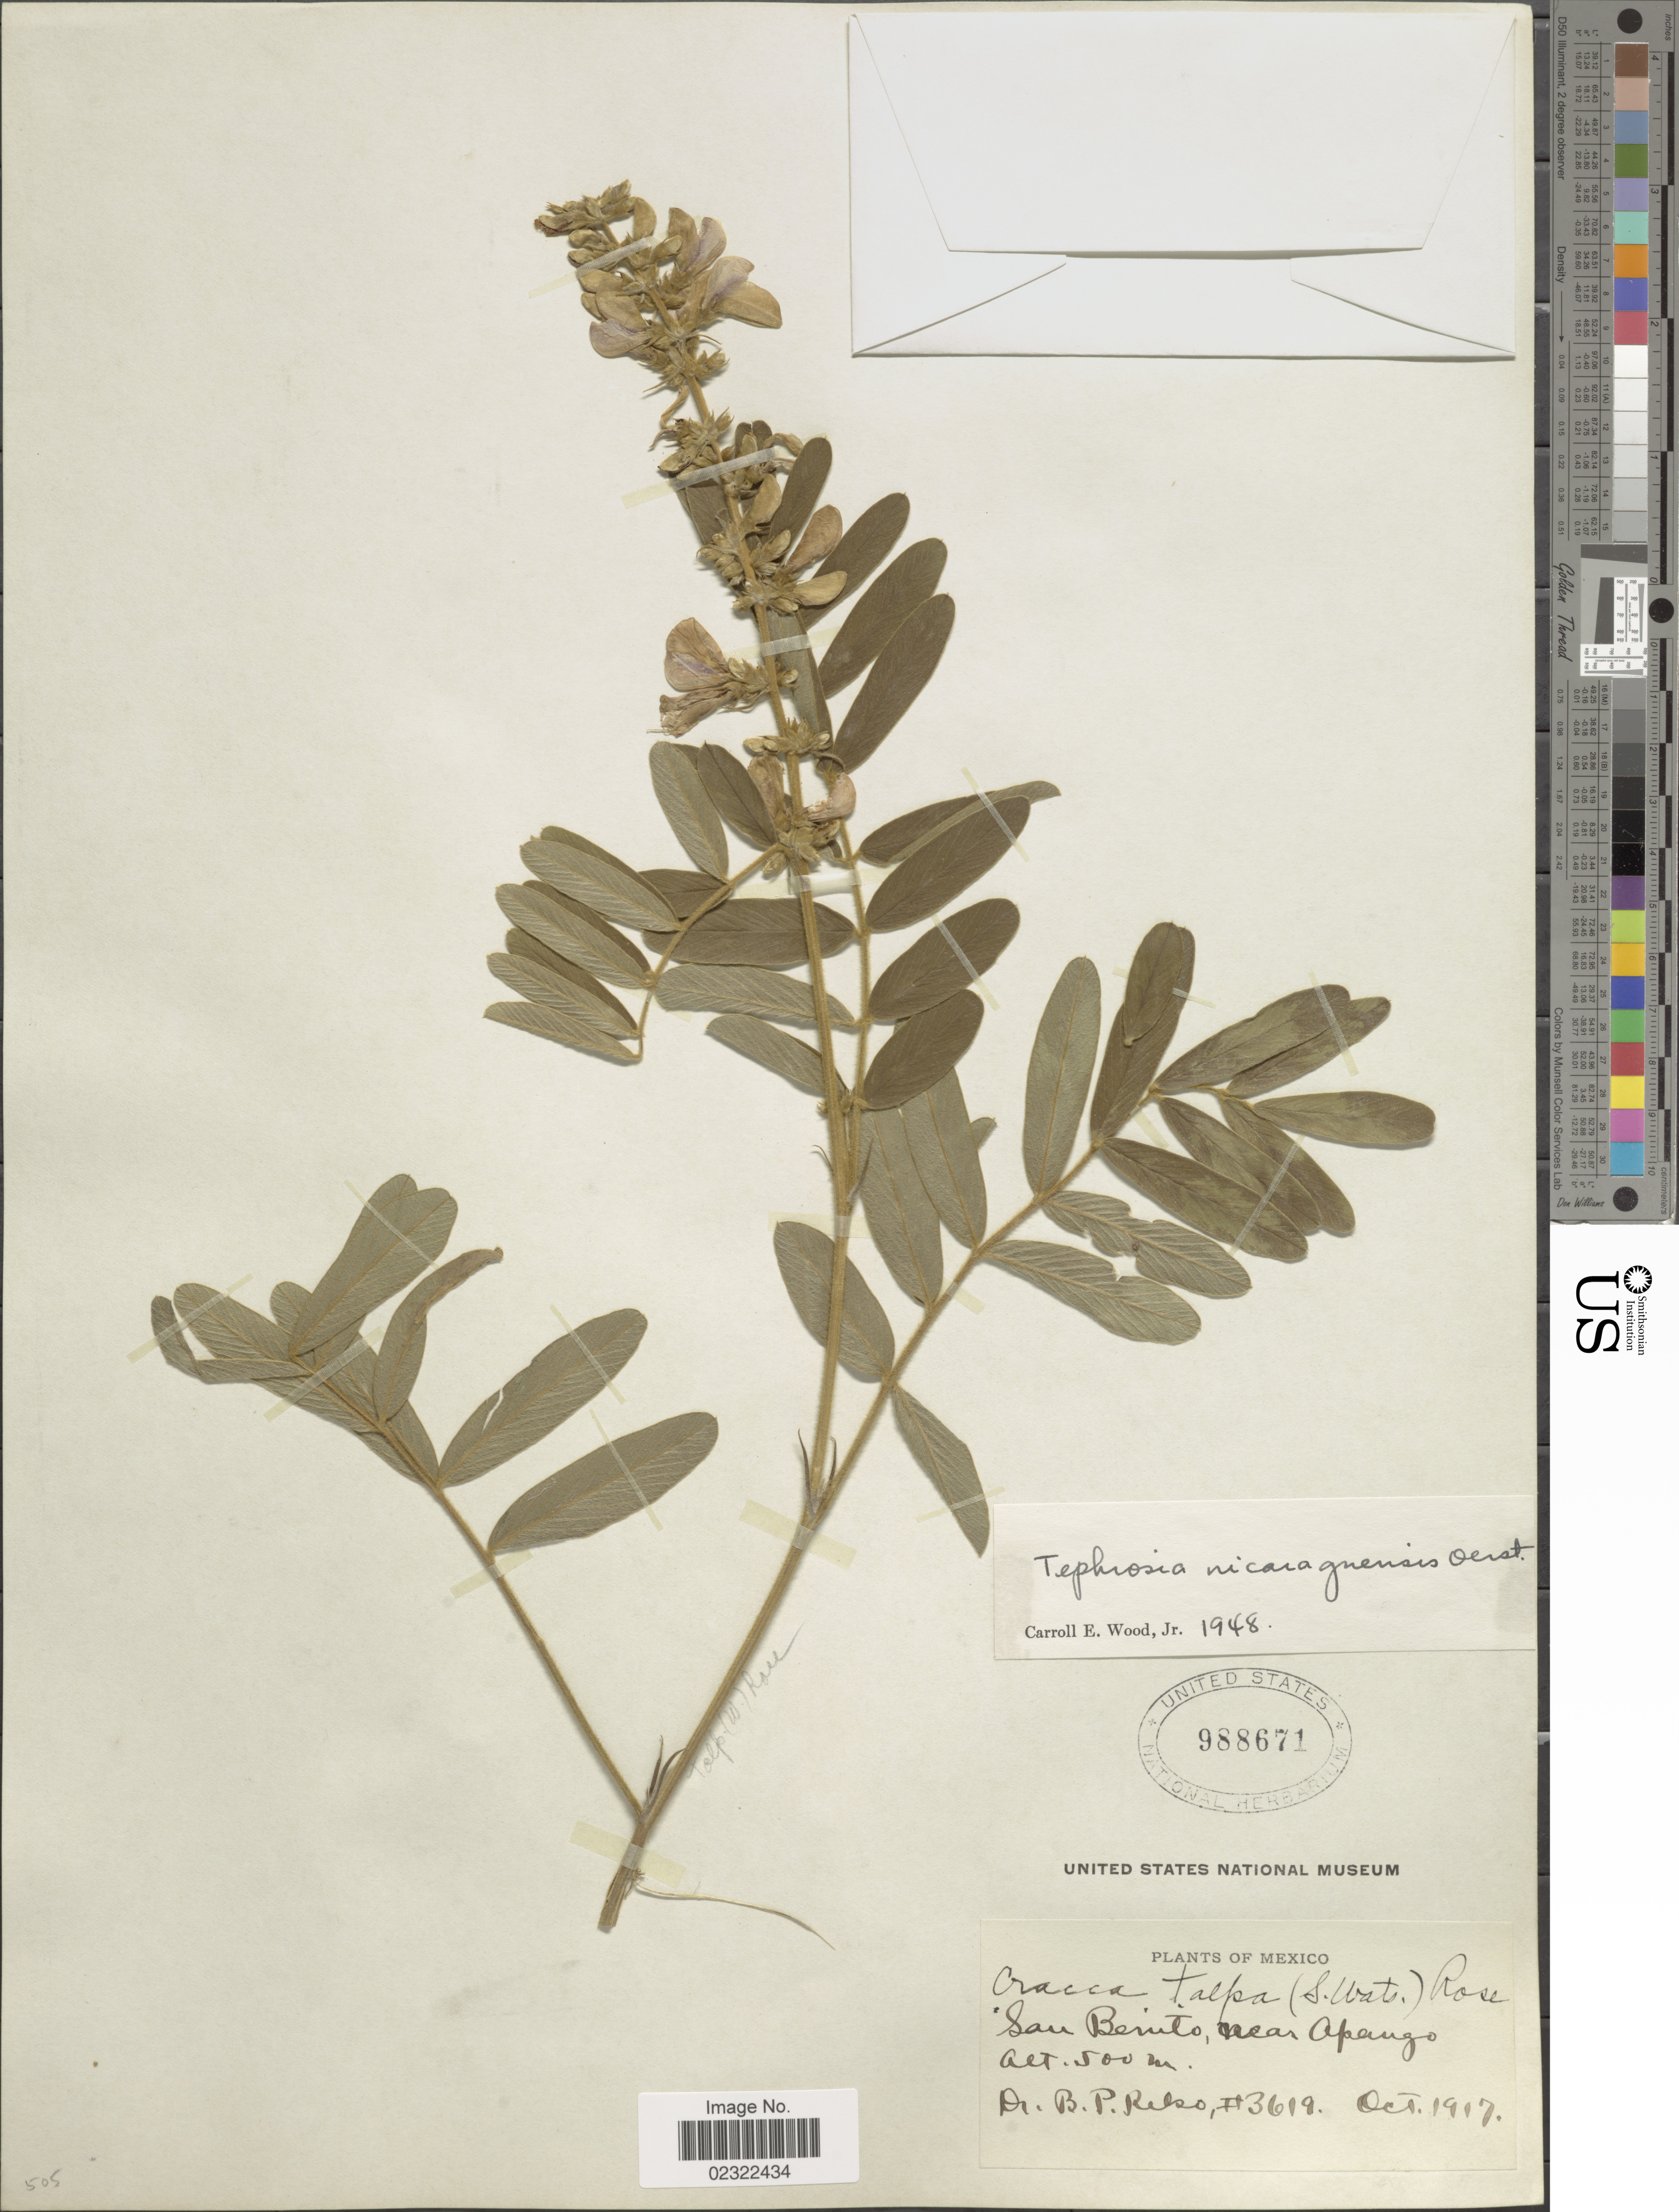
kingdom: Plantae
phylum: Tracheophyta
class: Magnoliopsida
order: Fabales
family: Fabaceae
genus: Tephrosia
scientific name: Tephrosia nicaraguensis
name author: Oerst.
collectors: B. P. Reko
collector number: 3619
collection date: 1917-10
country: Mexico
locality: San Benito, near Apango.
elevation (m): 500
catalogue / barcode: US 988671